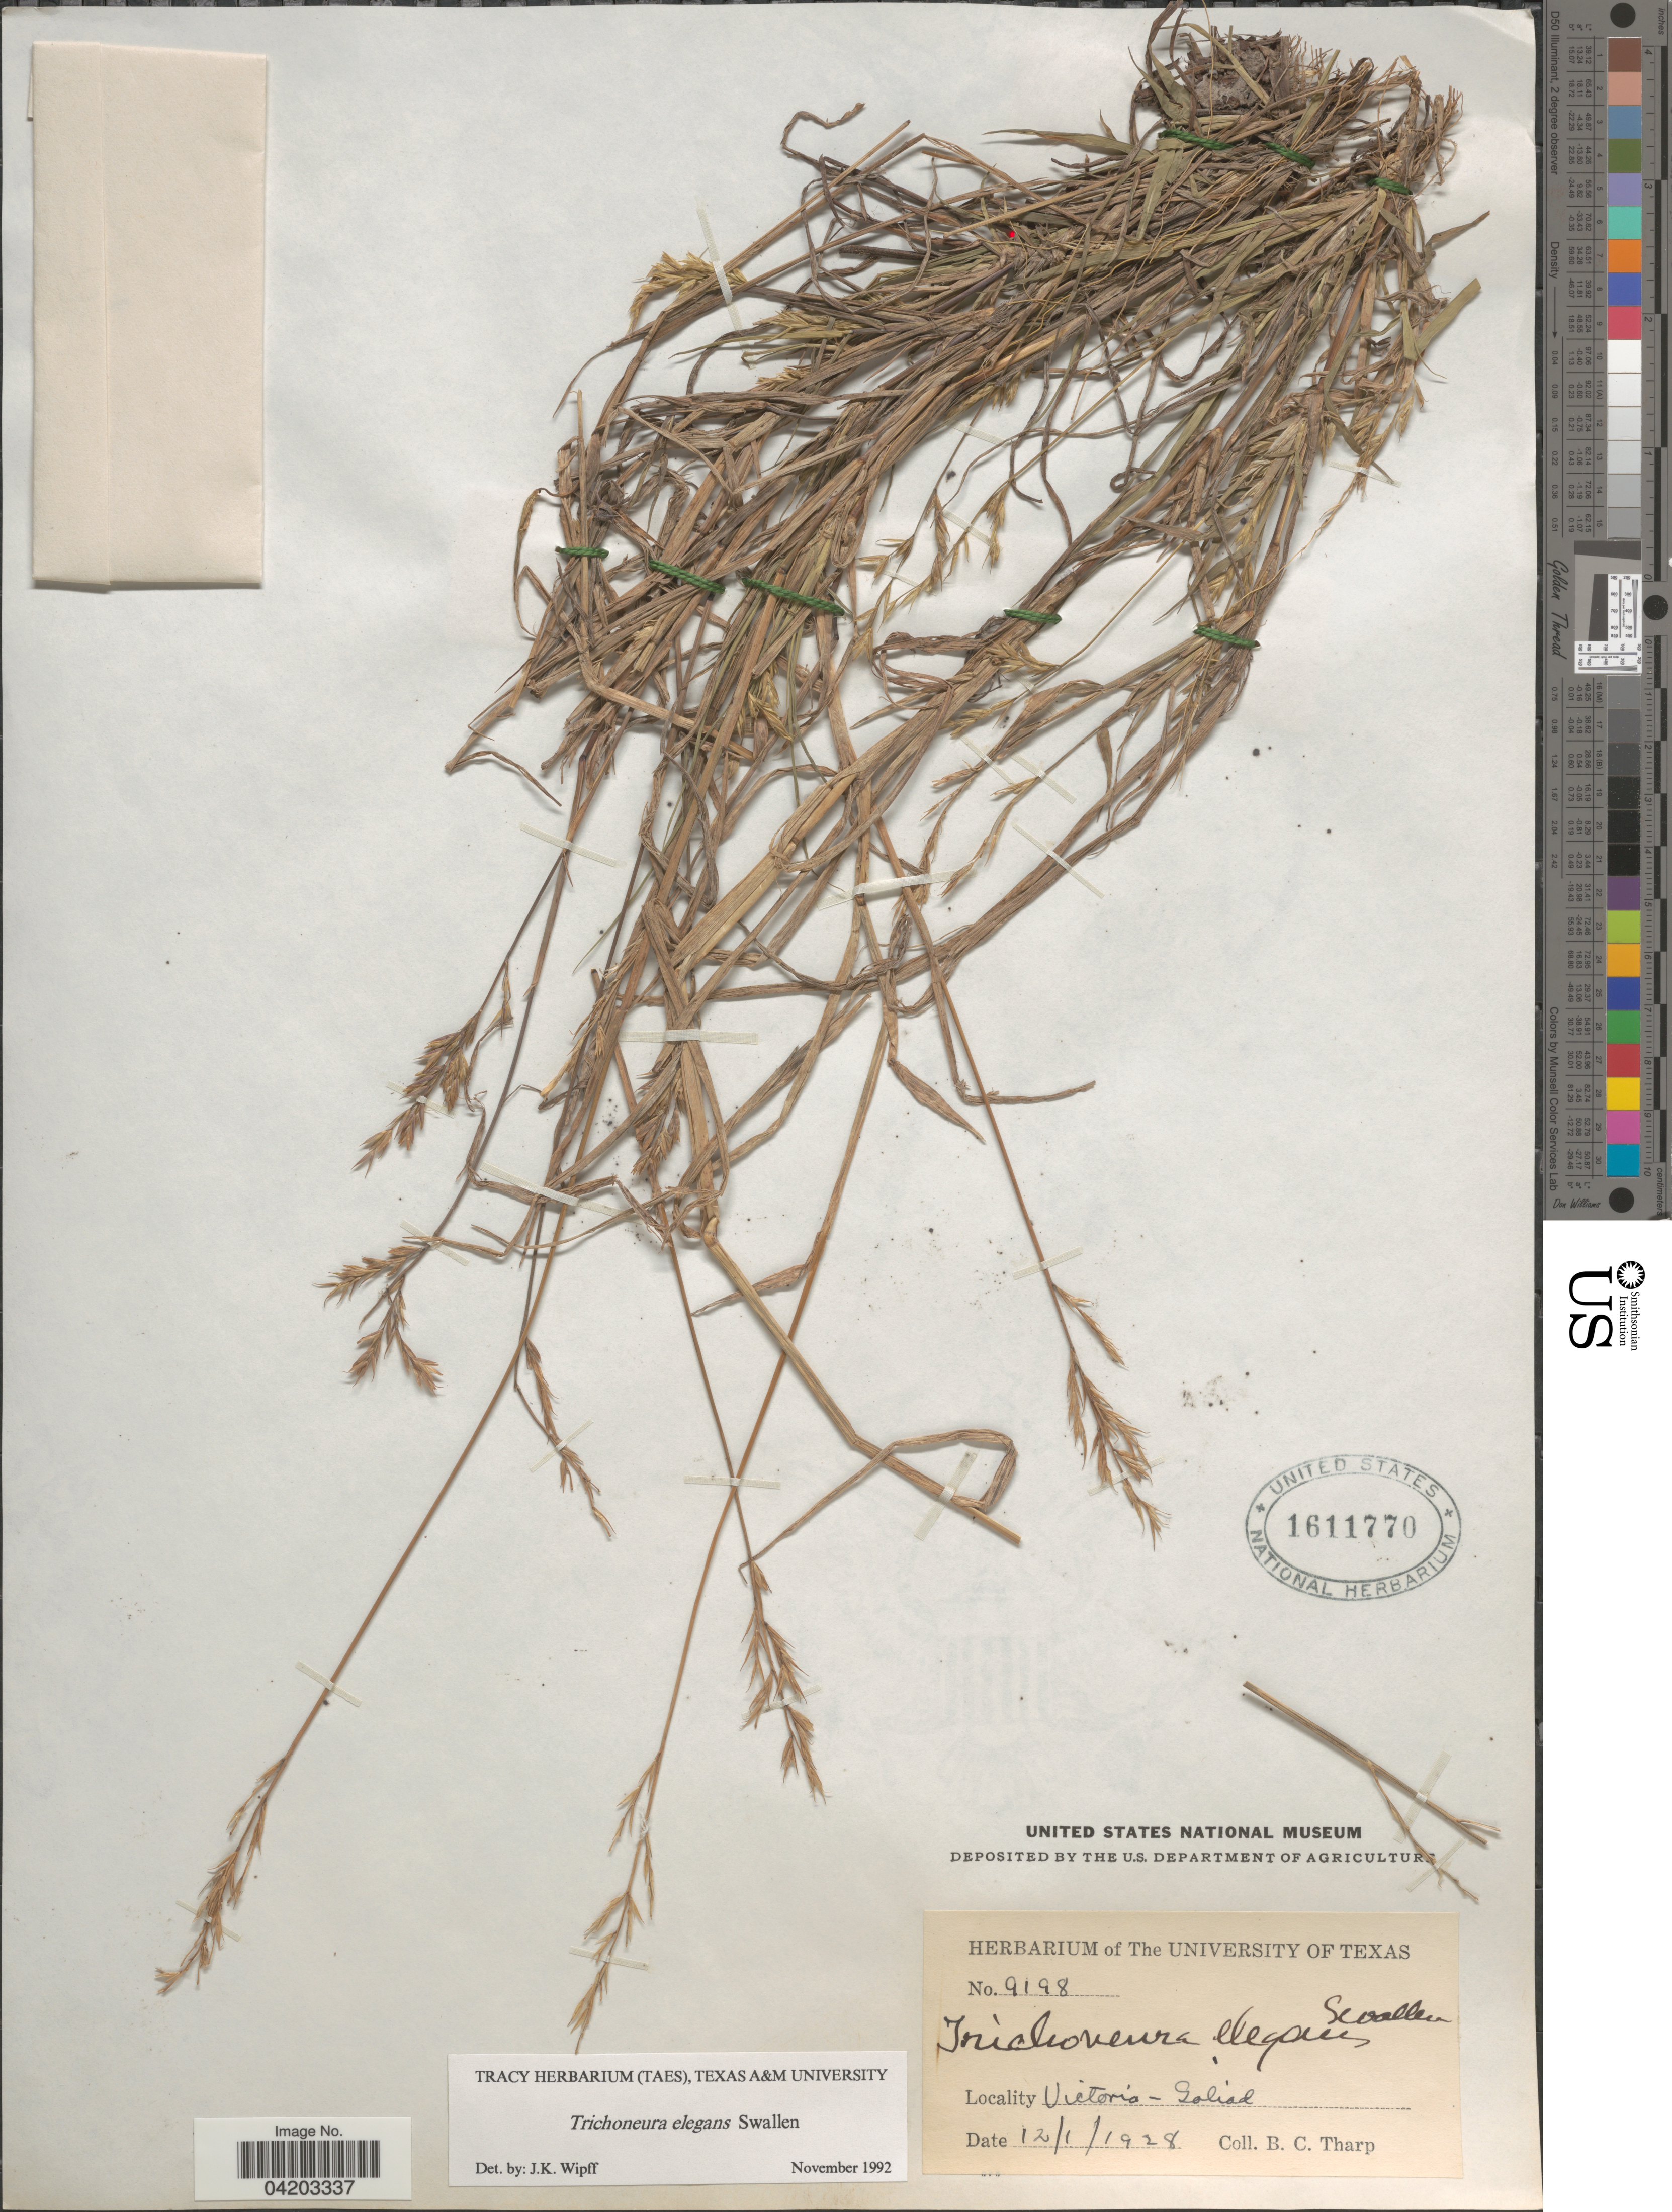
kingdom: Plantae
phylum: Tracheophyta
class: Liliopsida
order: Poales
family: Poaceae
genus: Trichoneura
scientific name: Trichoneura elegans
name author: Swallen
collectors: B. C. Tharp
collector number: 9198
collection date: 1928-01-12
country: United States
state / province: Texas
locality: Victoria - Goliad.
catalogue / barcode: US 1611770